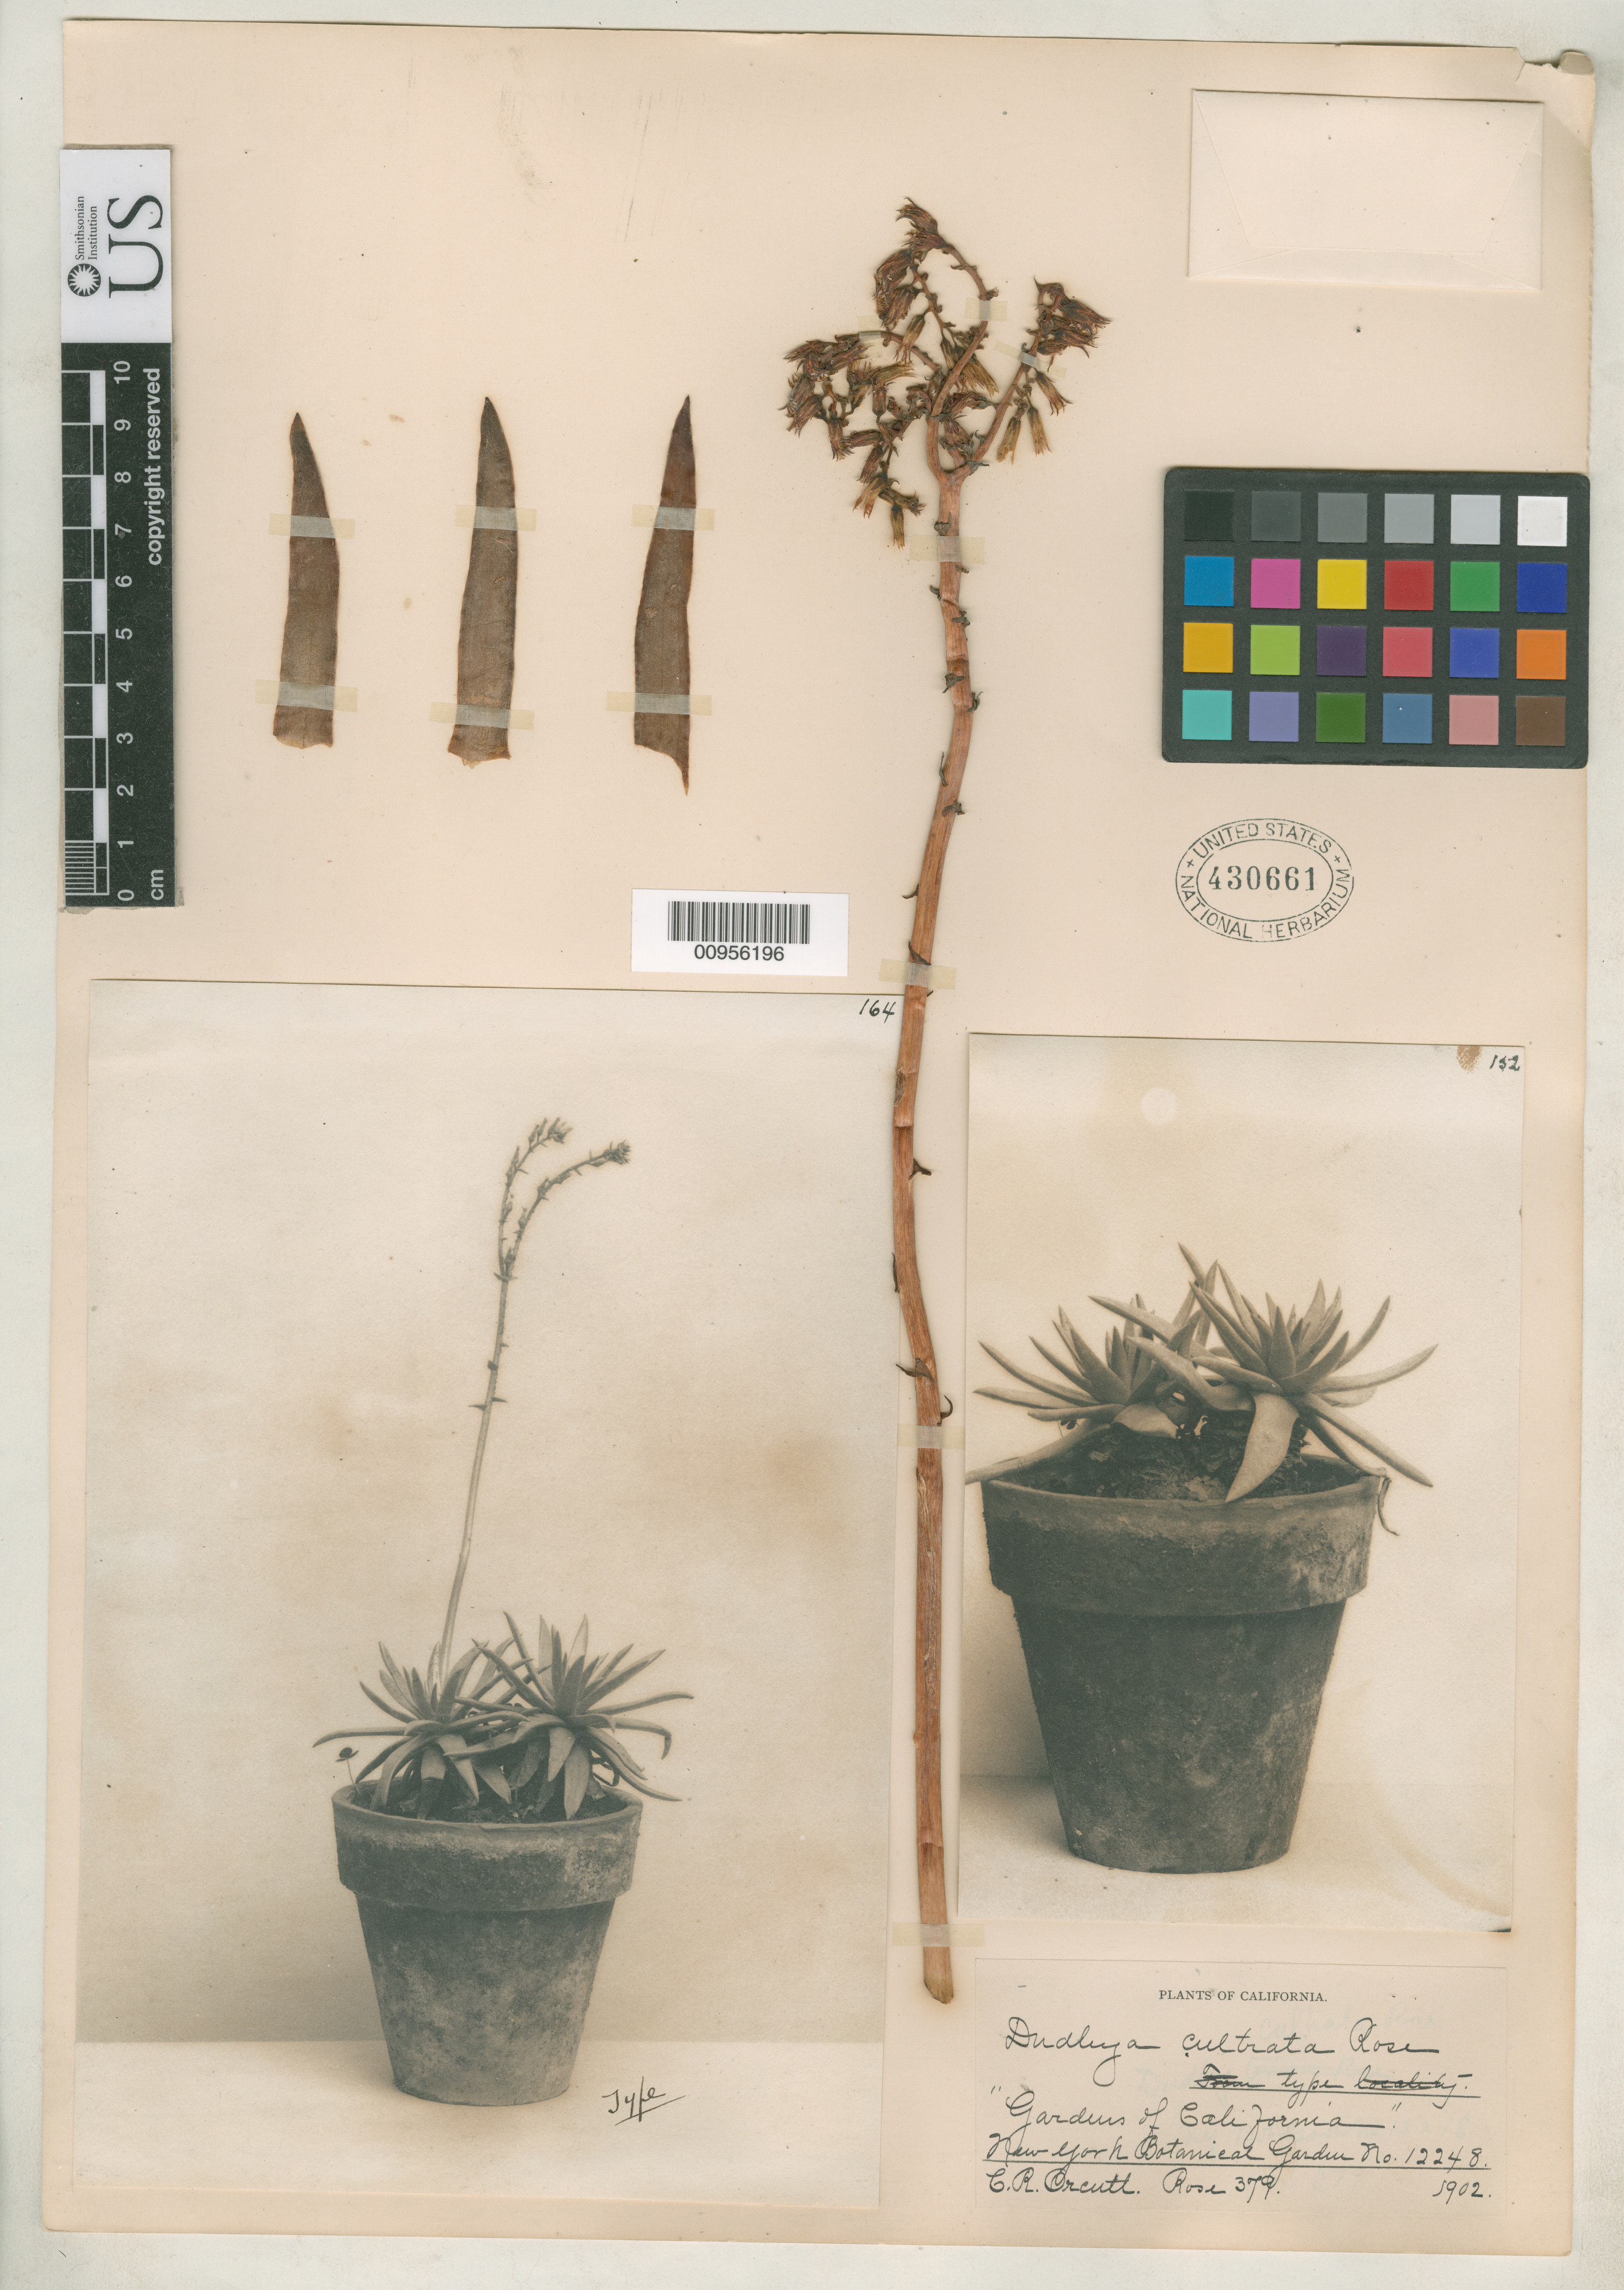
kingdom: Plantae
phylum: Tracheophyta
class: Magnoliopsida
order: Saxifragales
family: Crassulaceae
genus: Dudleya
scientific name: Dudleya cultrata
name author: Rose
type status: Type Collection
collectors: C. R. Orcutt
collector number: Rose 379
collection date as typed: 1902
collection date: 1902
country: Mexico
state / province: Baja California Norte / Baja California Sur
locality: Lower California.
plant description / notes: NYBG 12248. One of two specimens at US, both apparently made from cultivated material. This sheet is holotype? Protologue, "Described from cultivated plants sent by C.R. Orcutt, which are said to have come from San Quintin, Lower California (type)".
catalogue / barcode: US 430661